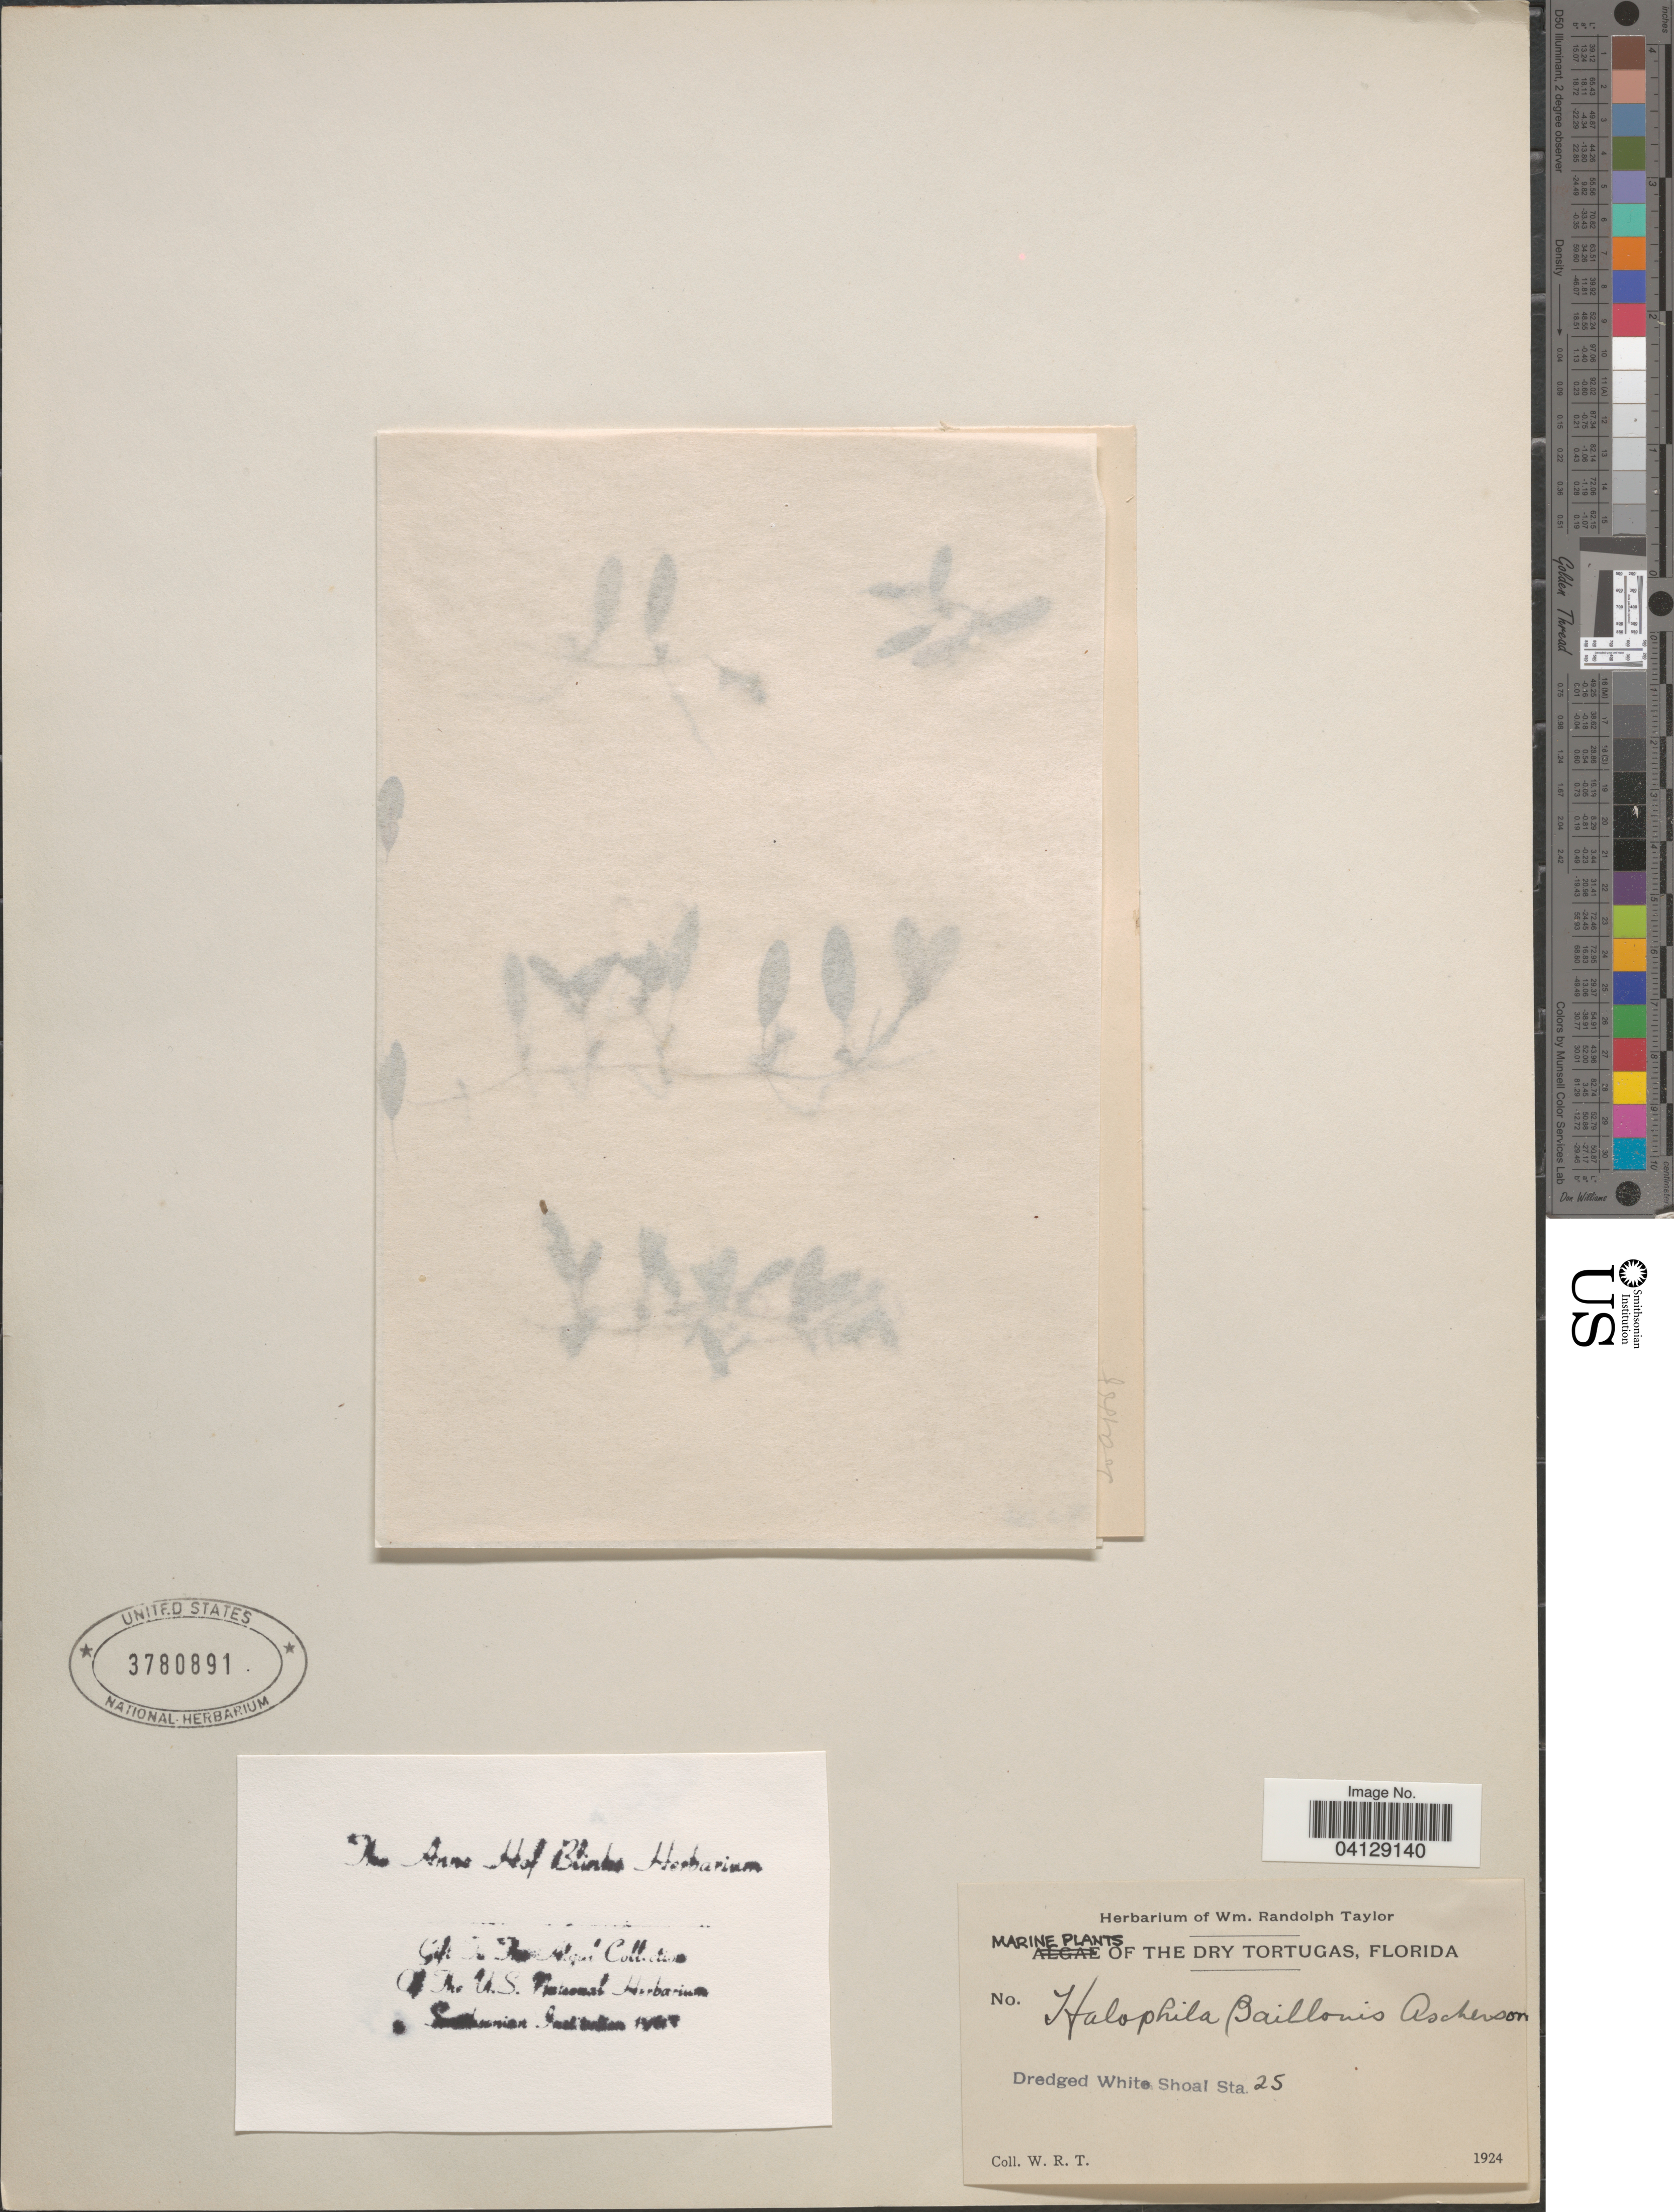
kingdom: Plantae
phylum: Tracheophyta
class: Liliopsida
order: Alismatales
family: Hydrocharitaceae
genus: Halophila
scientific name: Halophila baillonis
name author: Asch. ex Dickie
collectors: W. R. Taylor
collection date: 1924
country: United States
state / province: Florida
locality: The Dry Tortugas. Dredged White Shoal Sta. 25.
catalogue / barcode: US 3780891